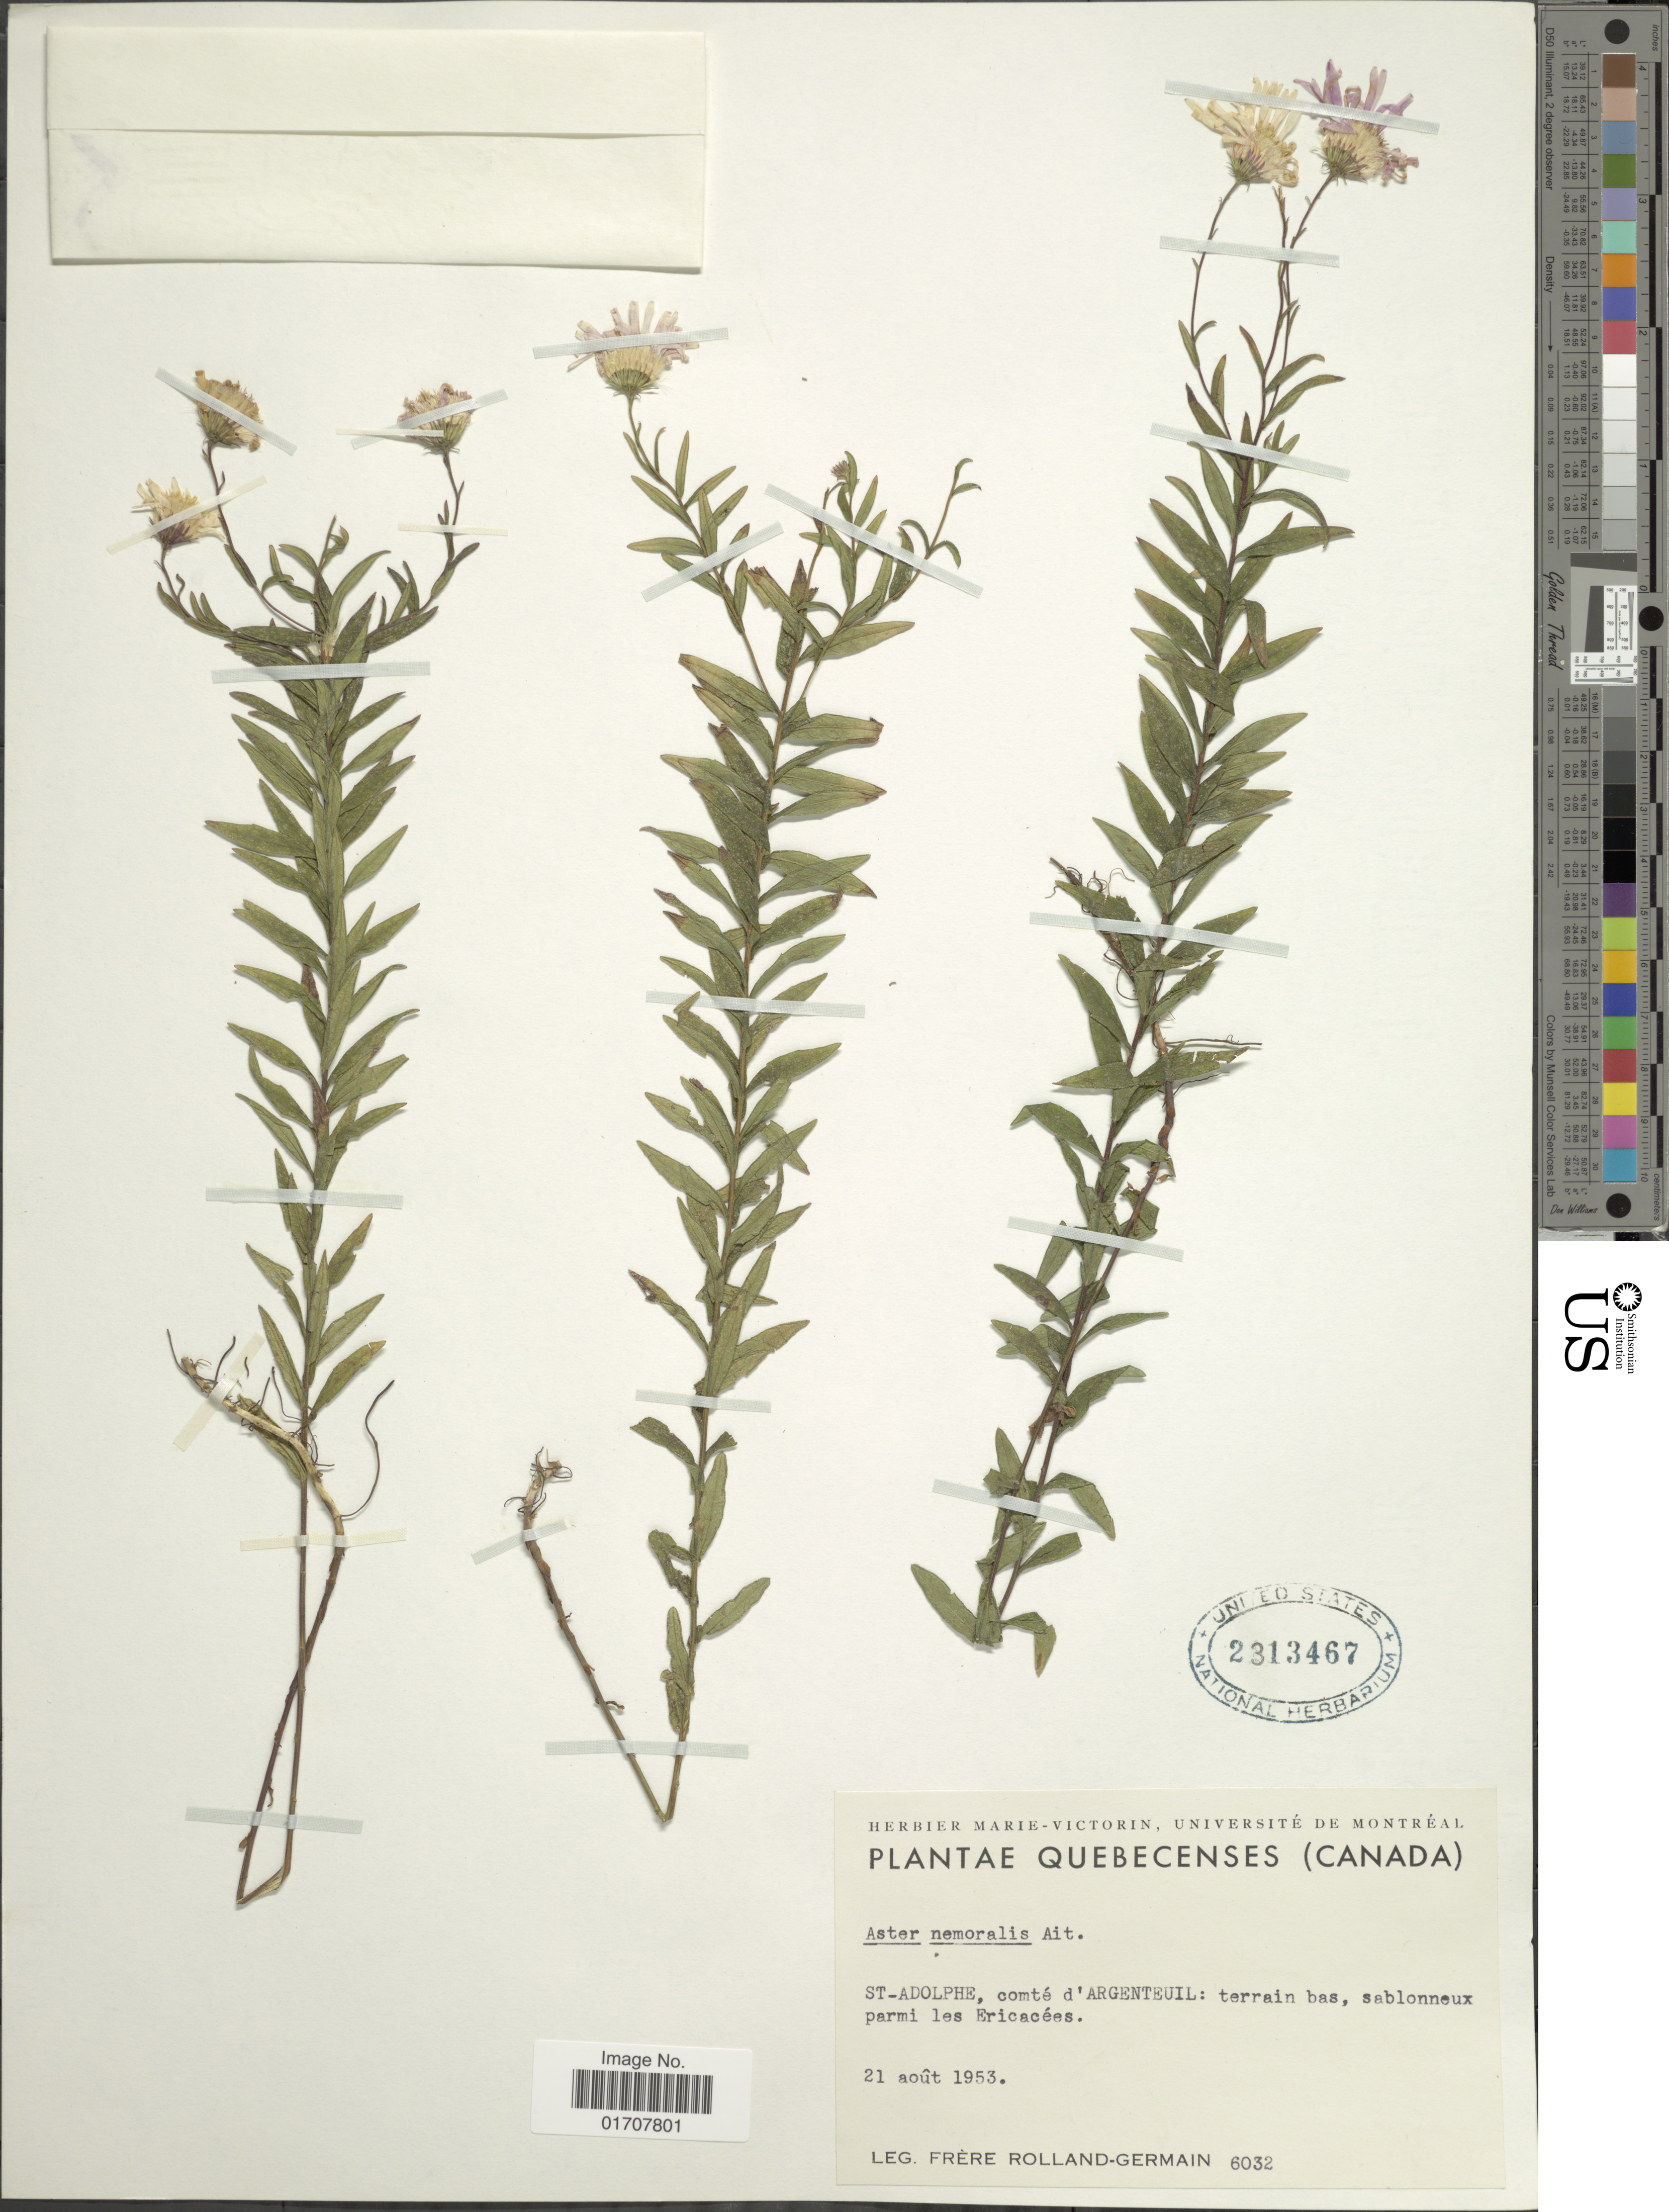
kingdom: Plantae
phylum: Tracheophyta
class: Magnoliopsida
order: Asterales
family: Asteraceae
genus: Oclemena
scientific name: Oclemena nemoralis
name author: (Aiton) Greene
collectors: Rolland-Germain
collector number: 6032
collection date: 1953-08-21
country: Canada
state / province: Quebec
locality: St-Adolphe, comte d'Argenteuil: terrain bas, sablonneux parmi les Ericacees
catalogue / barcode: US 2313467